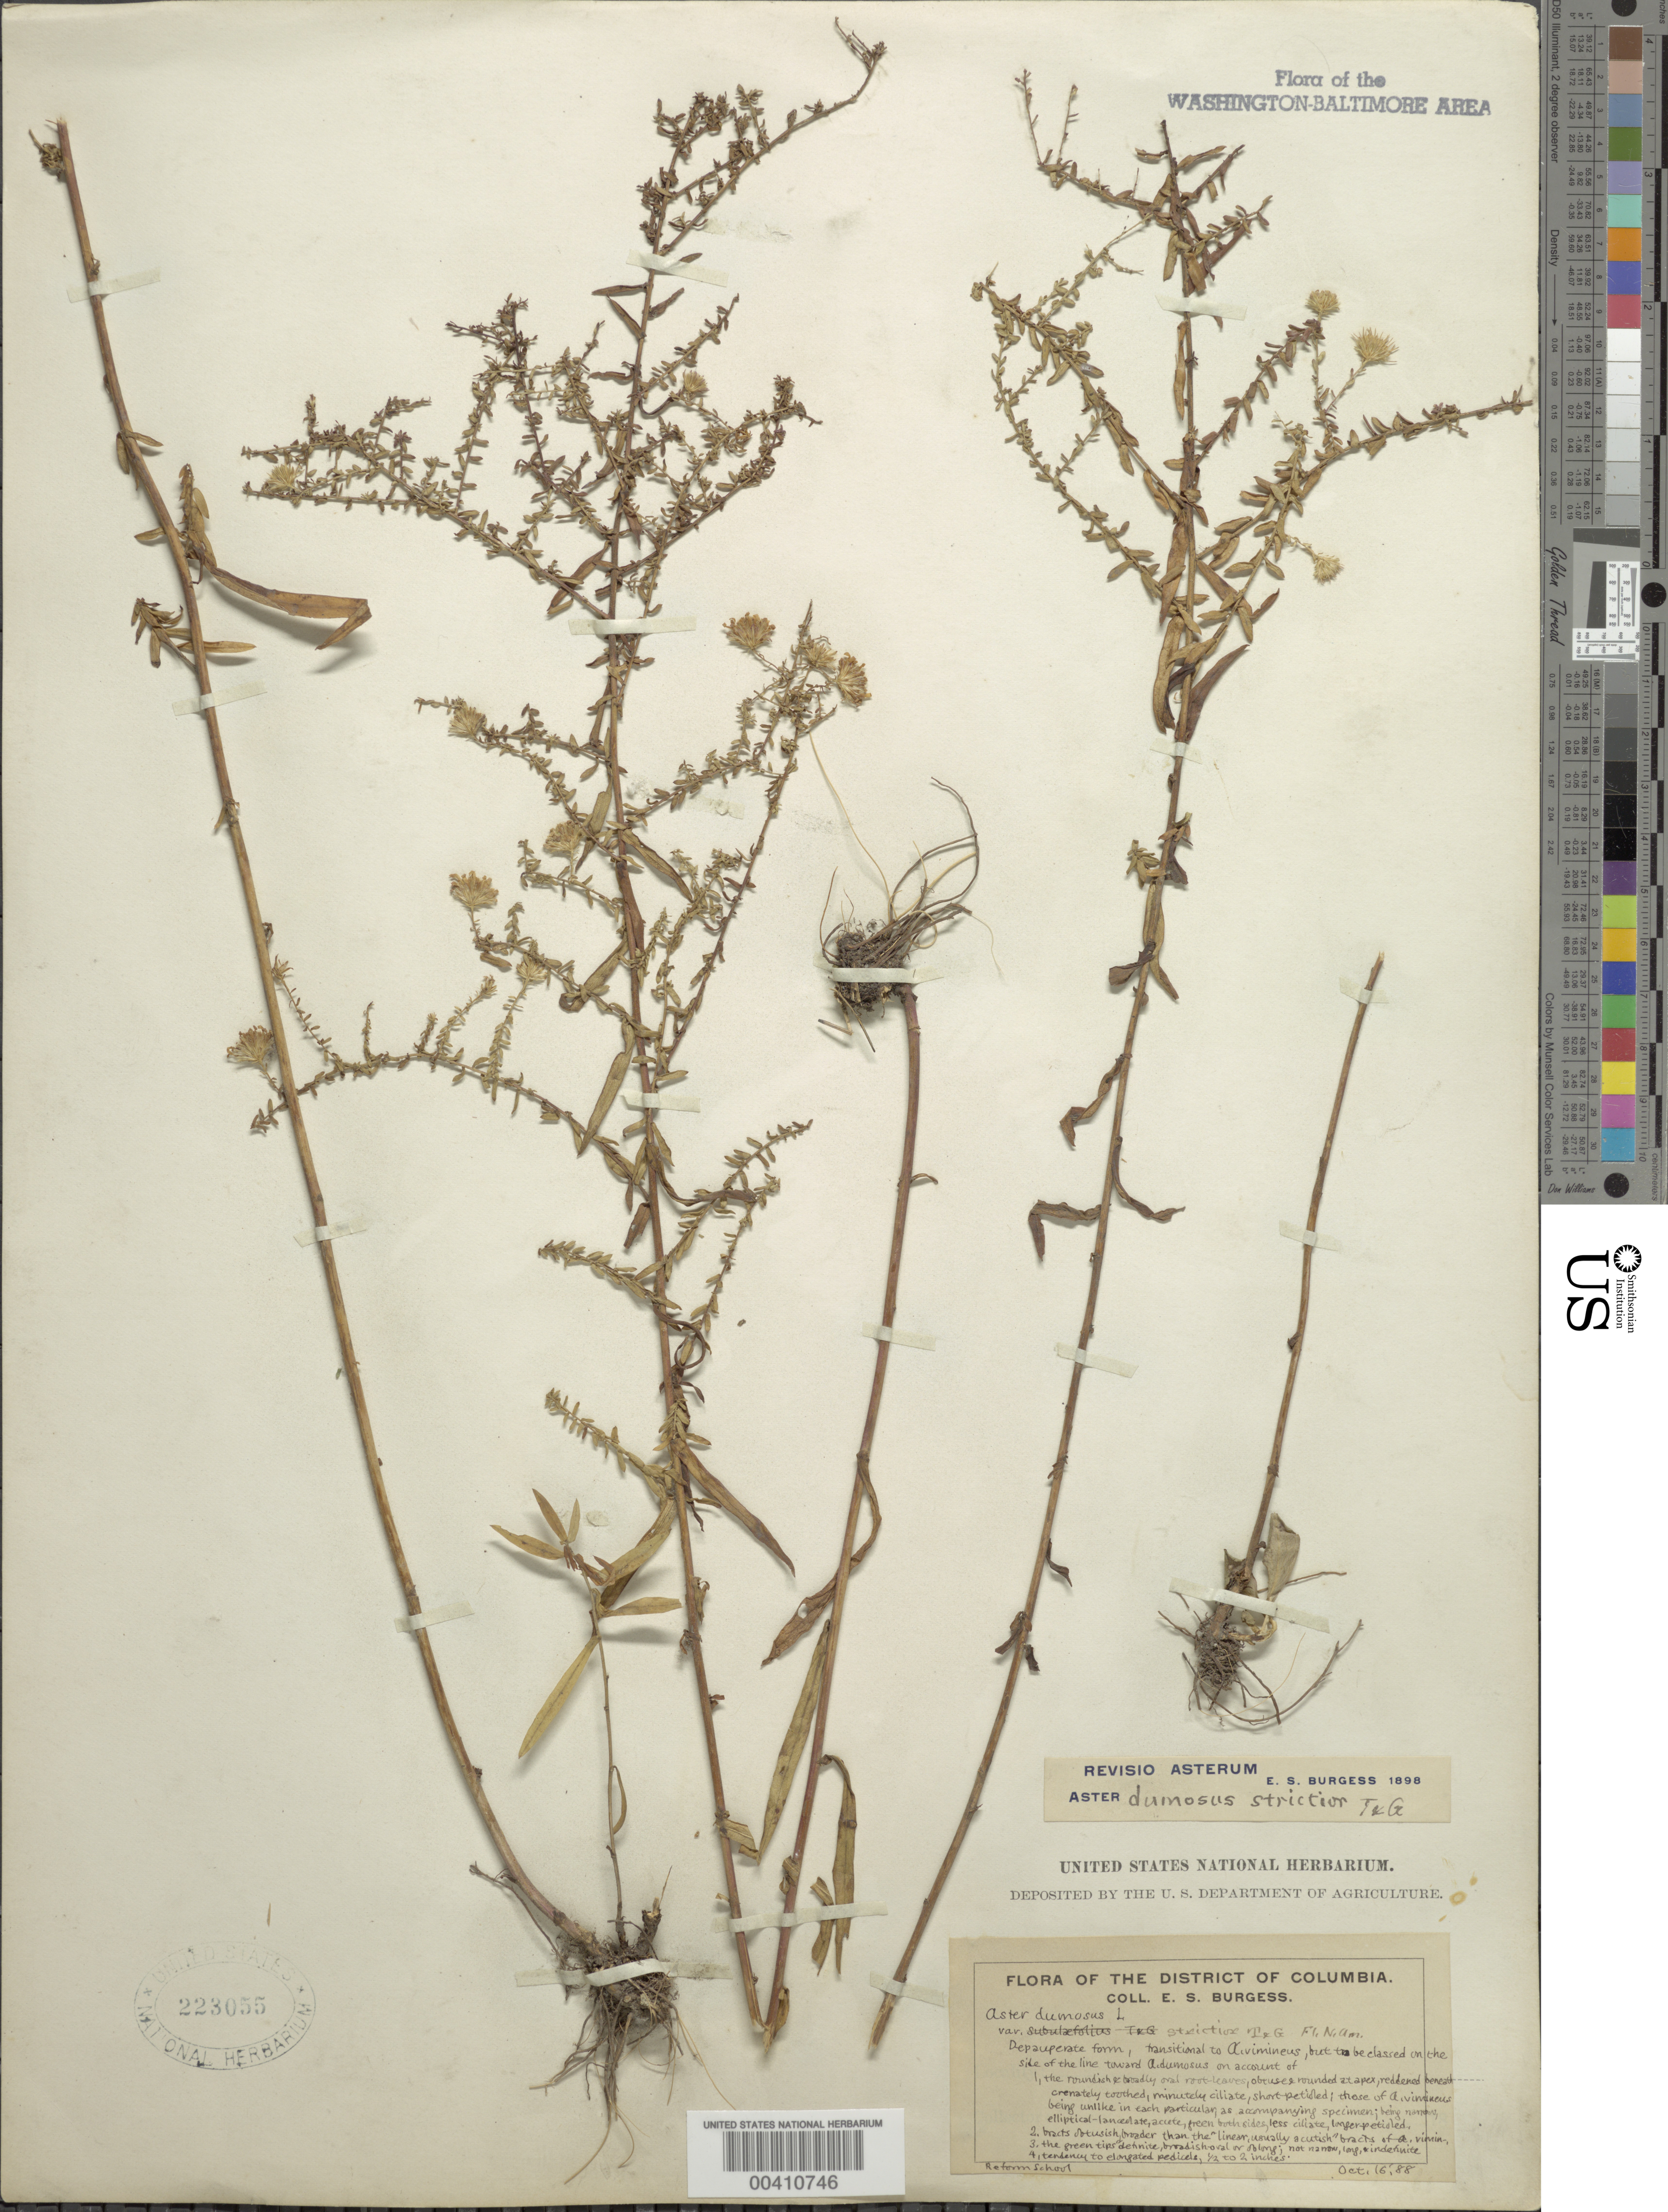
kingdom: Plantae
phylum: Tracheophyta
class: Magnoliopsida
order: Asterales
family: Asteraceae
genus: Symphyotrichum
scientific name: Symphyotrichum dumosum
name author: (L.) G.L. Nesom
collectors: E. Burgess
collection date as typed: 16 Oct 1888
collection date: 1888-10-16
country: United States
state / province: District of Columbia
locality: Reform School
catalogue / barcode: US 223055